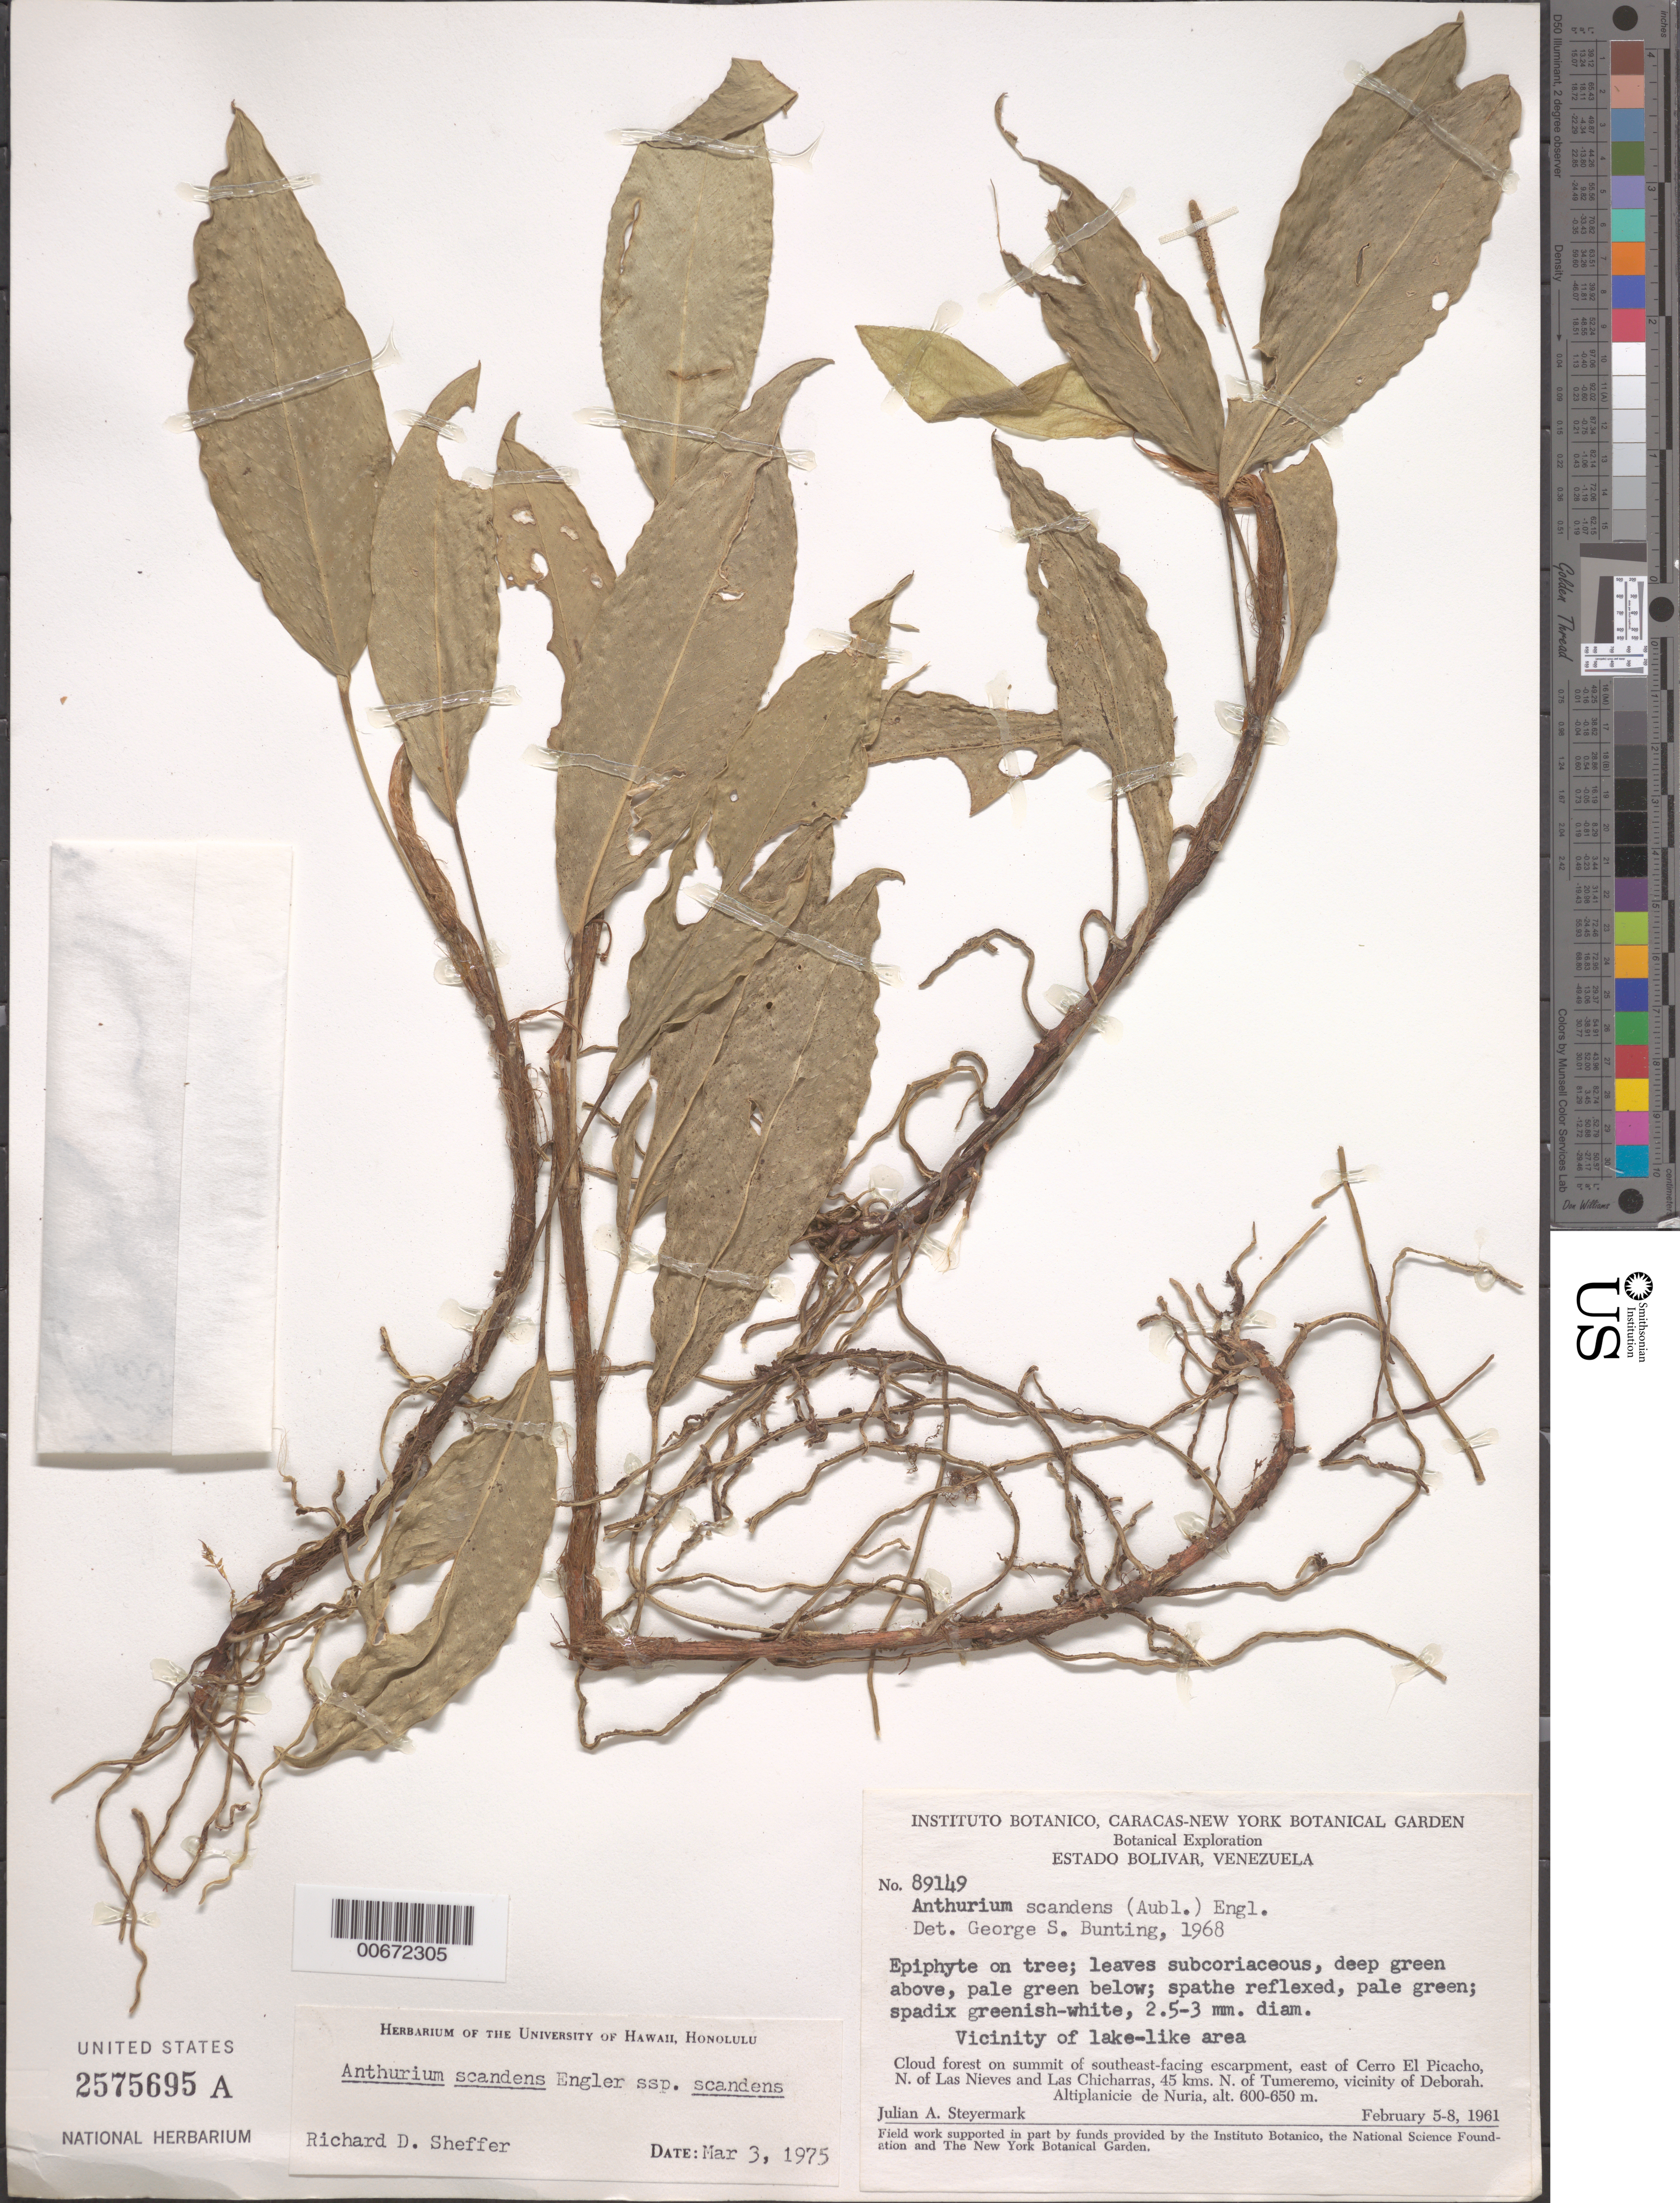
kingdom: Plantae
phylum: Tracheophyta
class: Liliopsida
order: Alismatales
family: Araceae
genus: Anthurium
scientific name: Anthurium scandens subsp. scandens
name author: (Aubl.) Engl.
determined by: Sheffer, R. D.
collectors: J. Steyermark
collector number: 89149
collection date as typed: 5-Feb-61 to 8-Feb-61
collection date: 1961-02-05/1961-02-08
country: Venezuela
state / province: Bolívar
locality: Cerro El Picacho, E of, N of Las Nieves & Las Chicharras, 45 km N of Tumeremo; vic of Deborah; Altiplanicie de Nuria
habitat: Cloud forest on summit of southeast-facing escarpment, vic. of lake-like area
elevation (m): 600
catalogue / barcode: US 2575695A